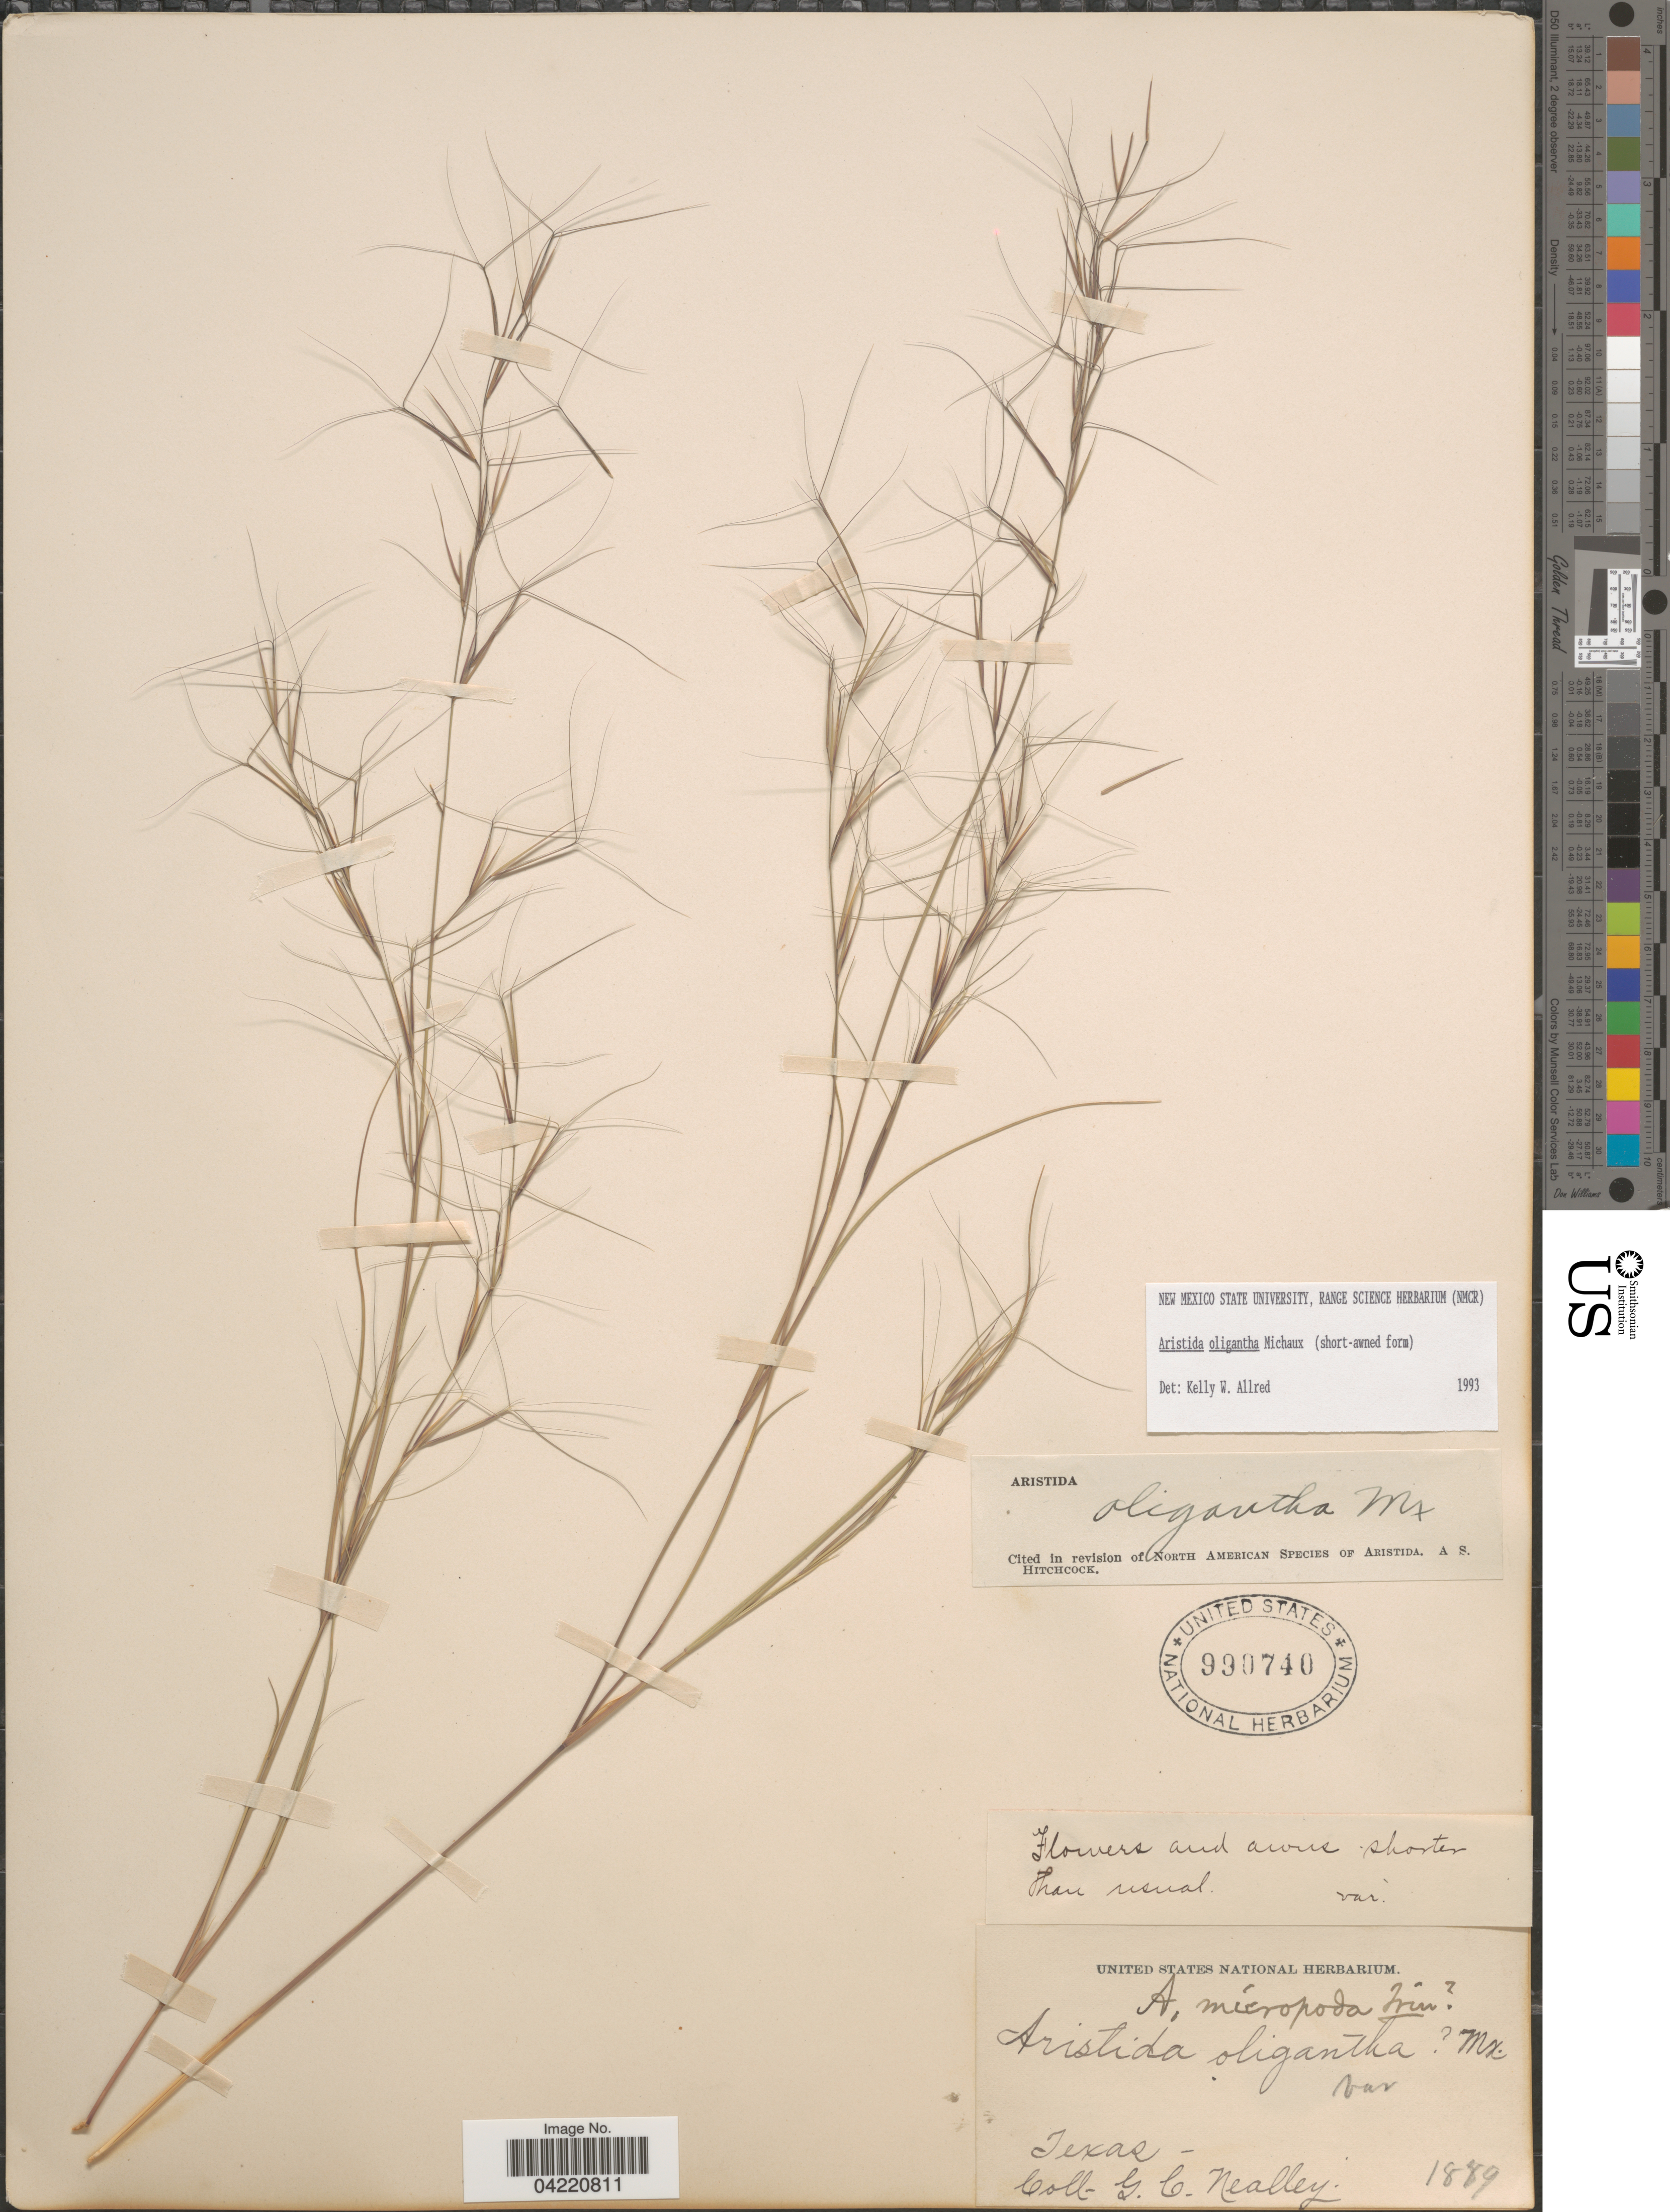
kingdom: Plantae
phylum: Tracheophyta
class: Liliopsida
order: Poales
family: Poaceae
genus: Aristida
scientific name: Aristida oligantha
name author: Michx.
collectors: G. C. Nealley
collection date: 1889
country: United States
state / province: Texas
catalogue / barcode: US 990740